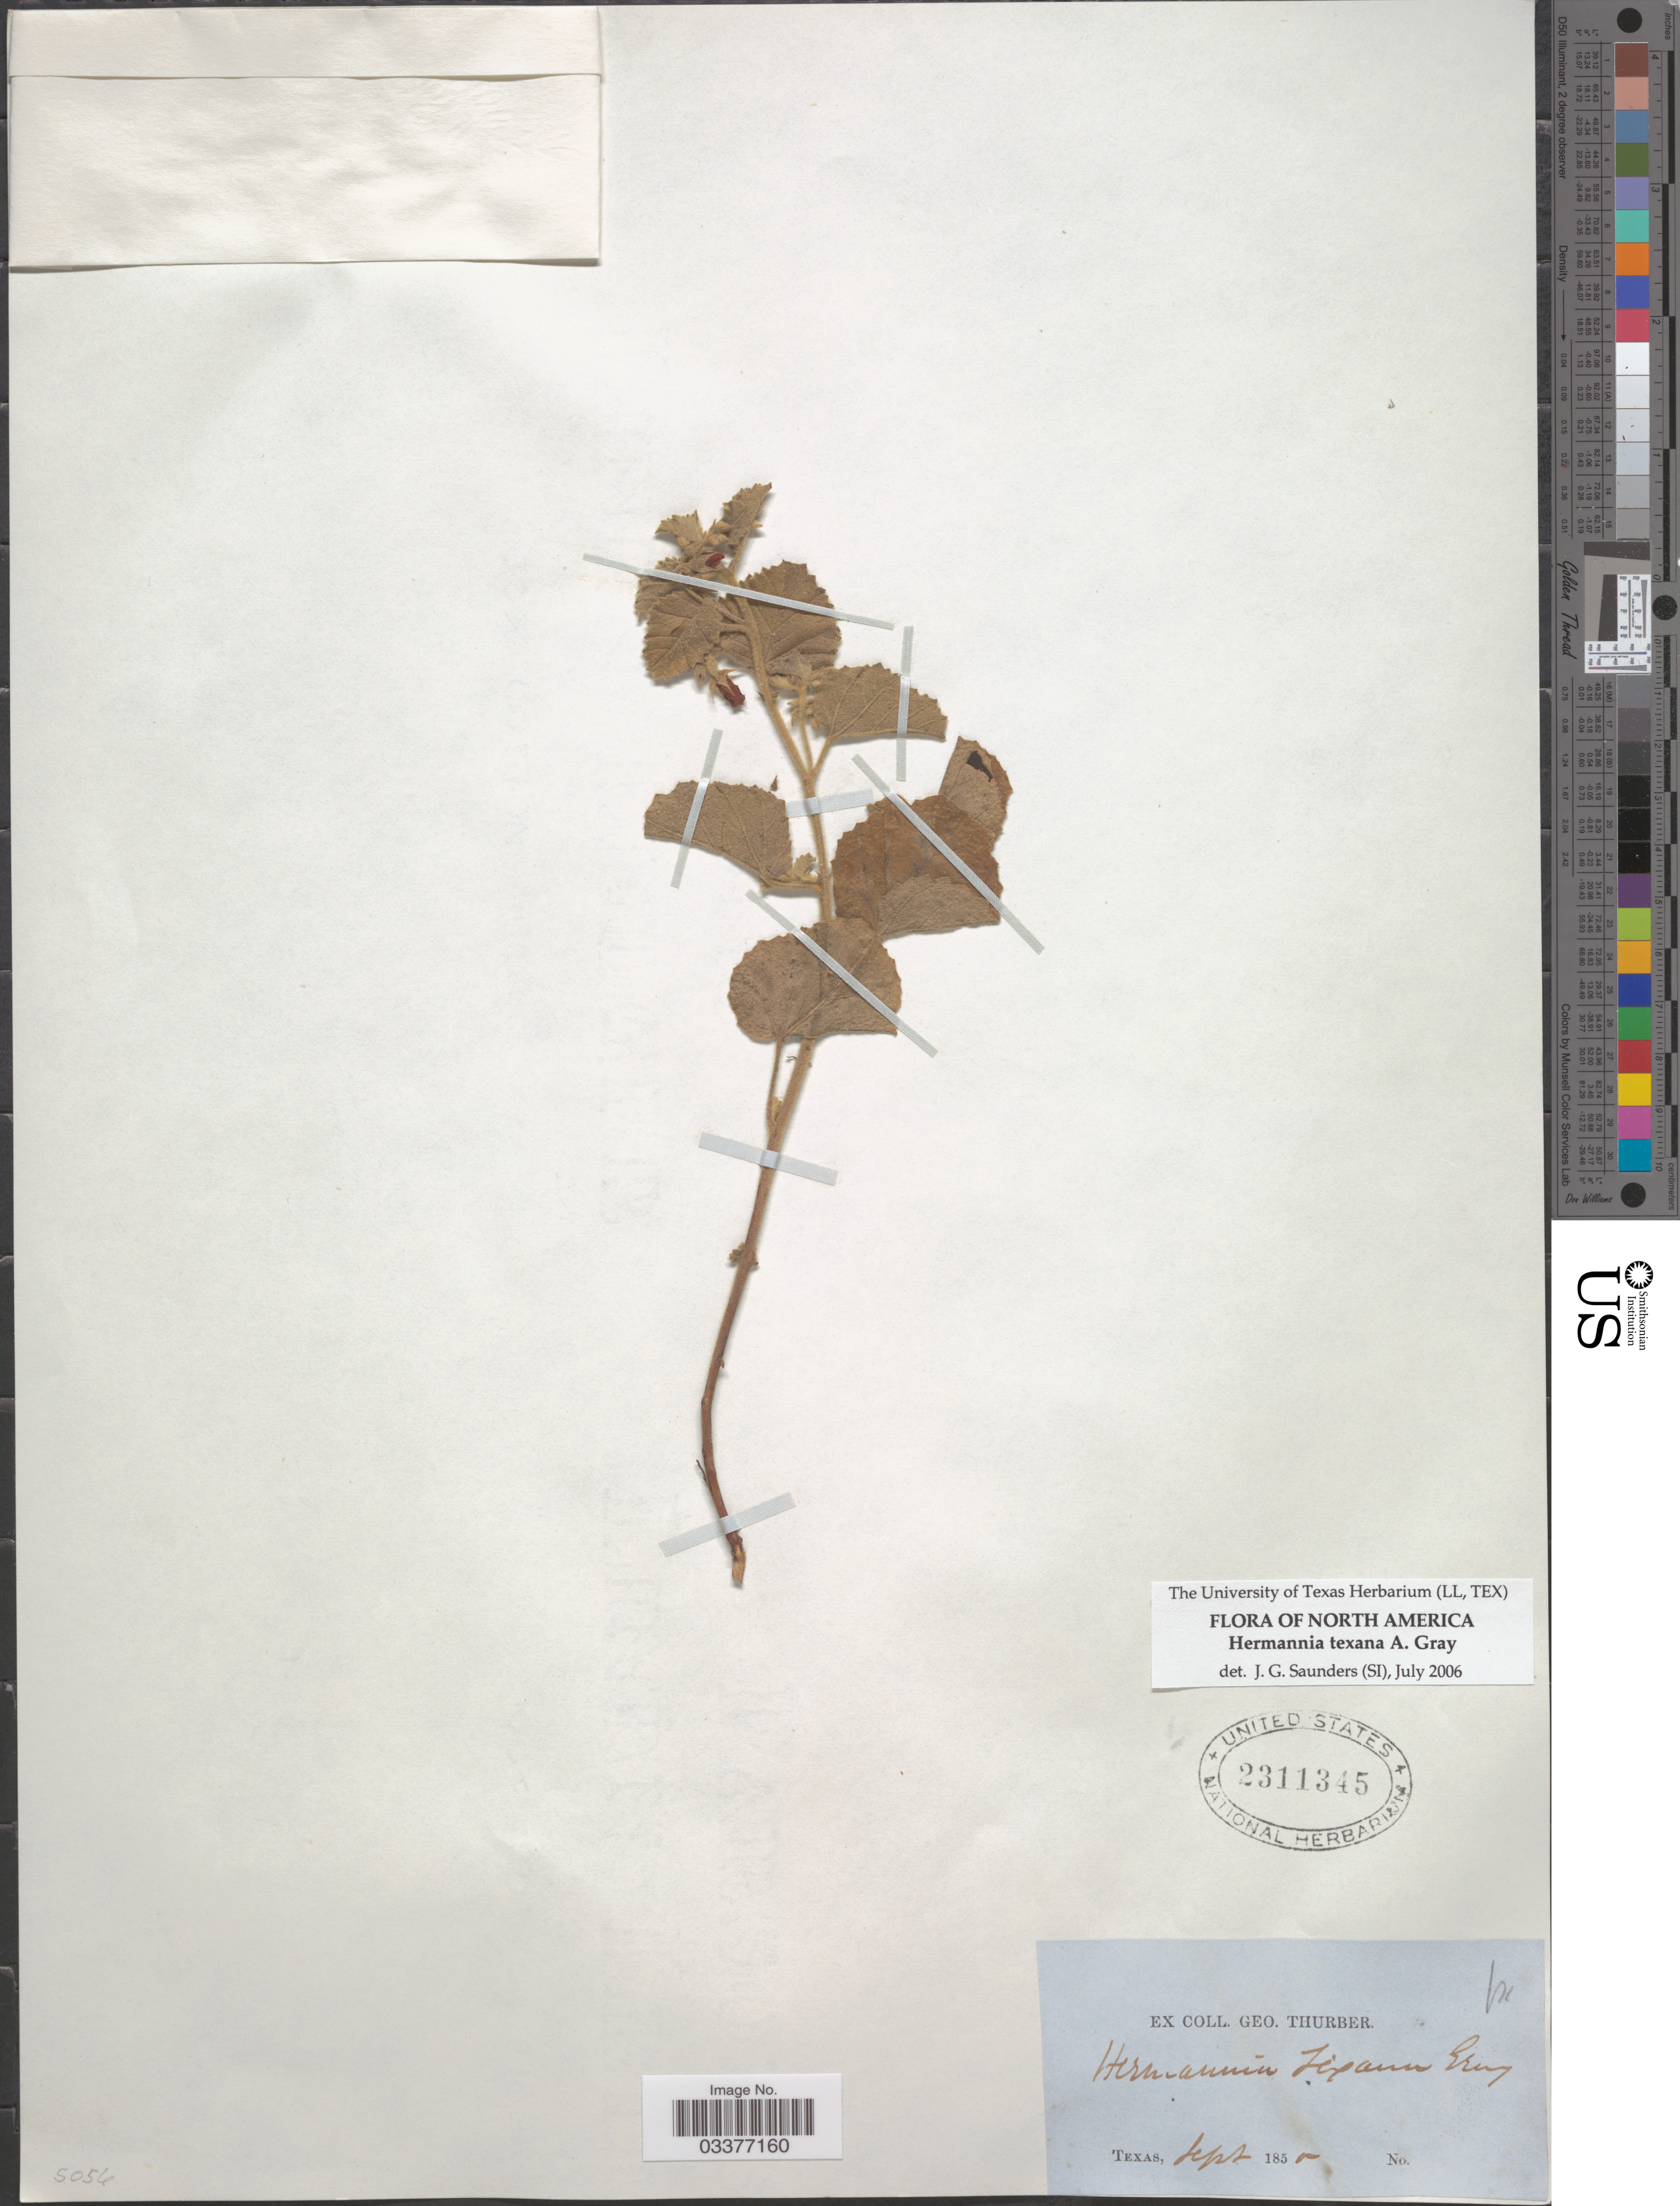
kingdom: Plantae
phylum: Tracheophyta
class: Magnoliopsida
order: Malvales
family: Malvaceae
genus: Hermannia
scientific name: Hermannia texana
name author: A. Gray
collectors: G. Thurber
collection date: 1850-09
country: United States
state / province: Texas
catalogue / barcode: US 2311345